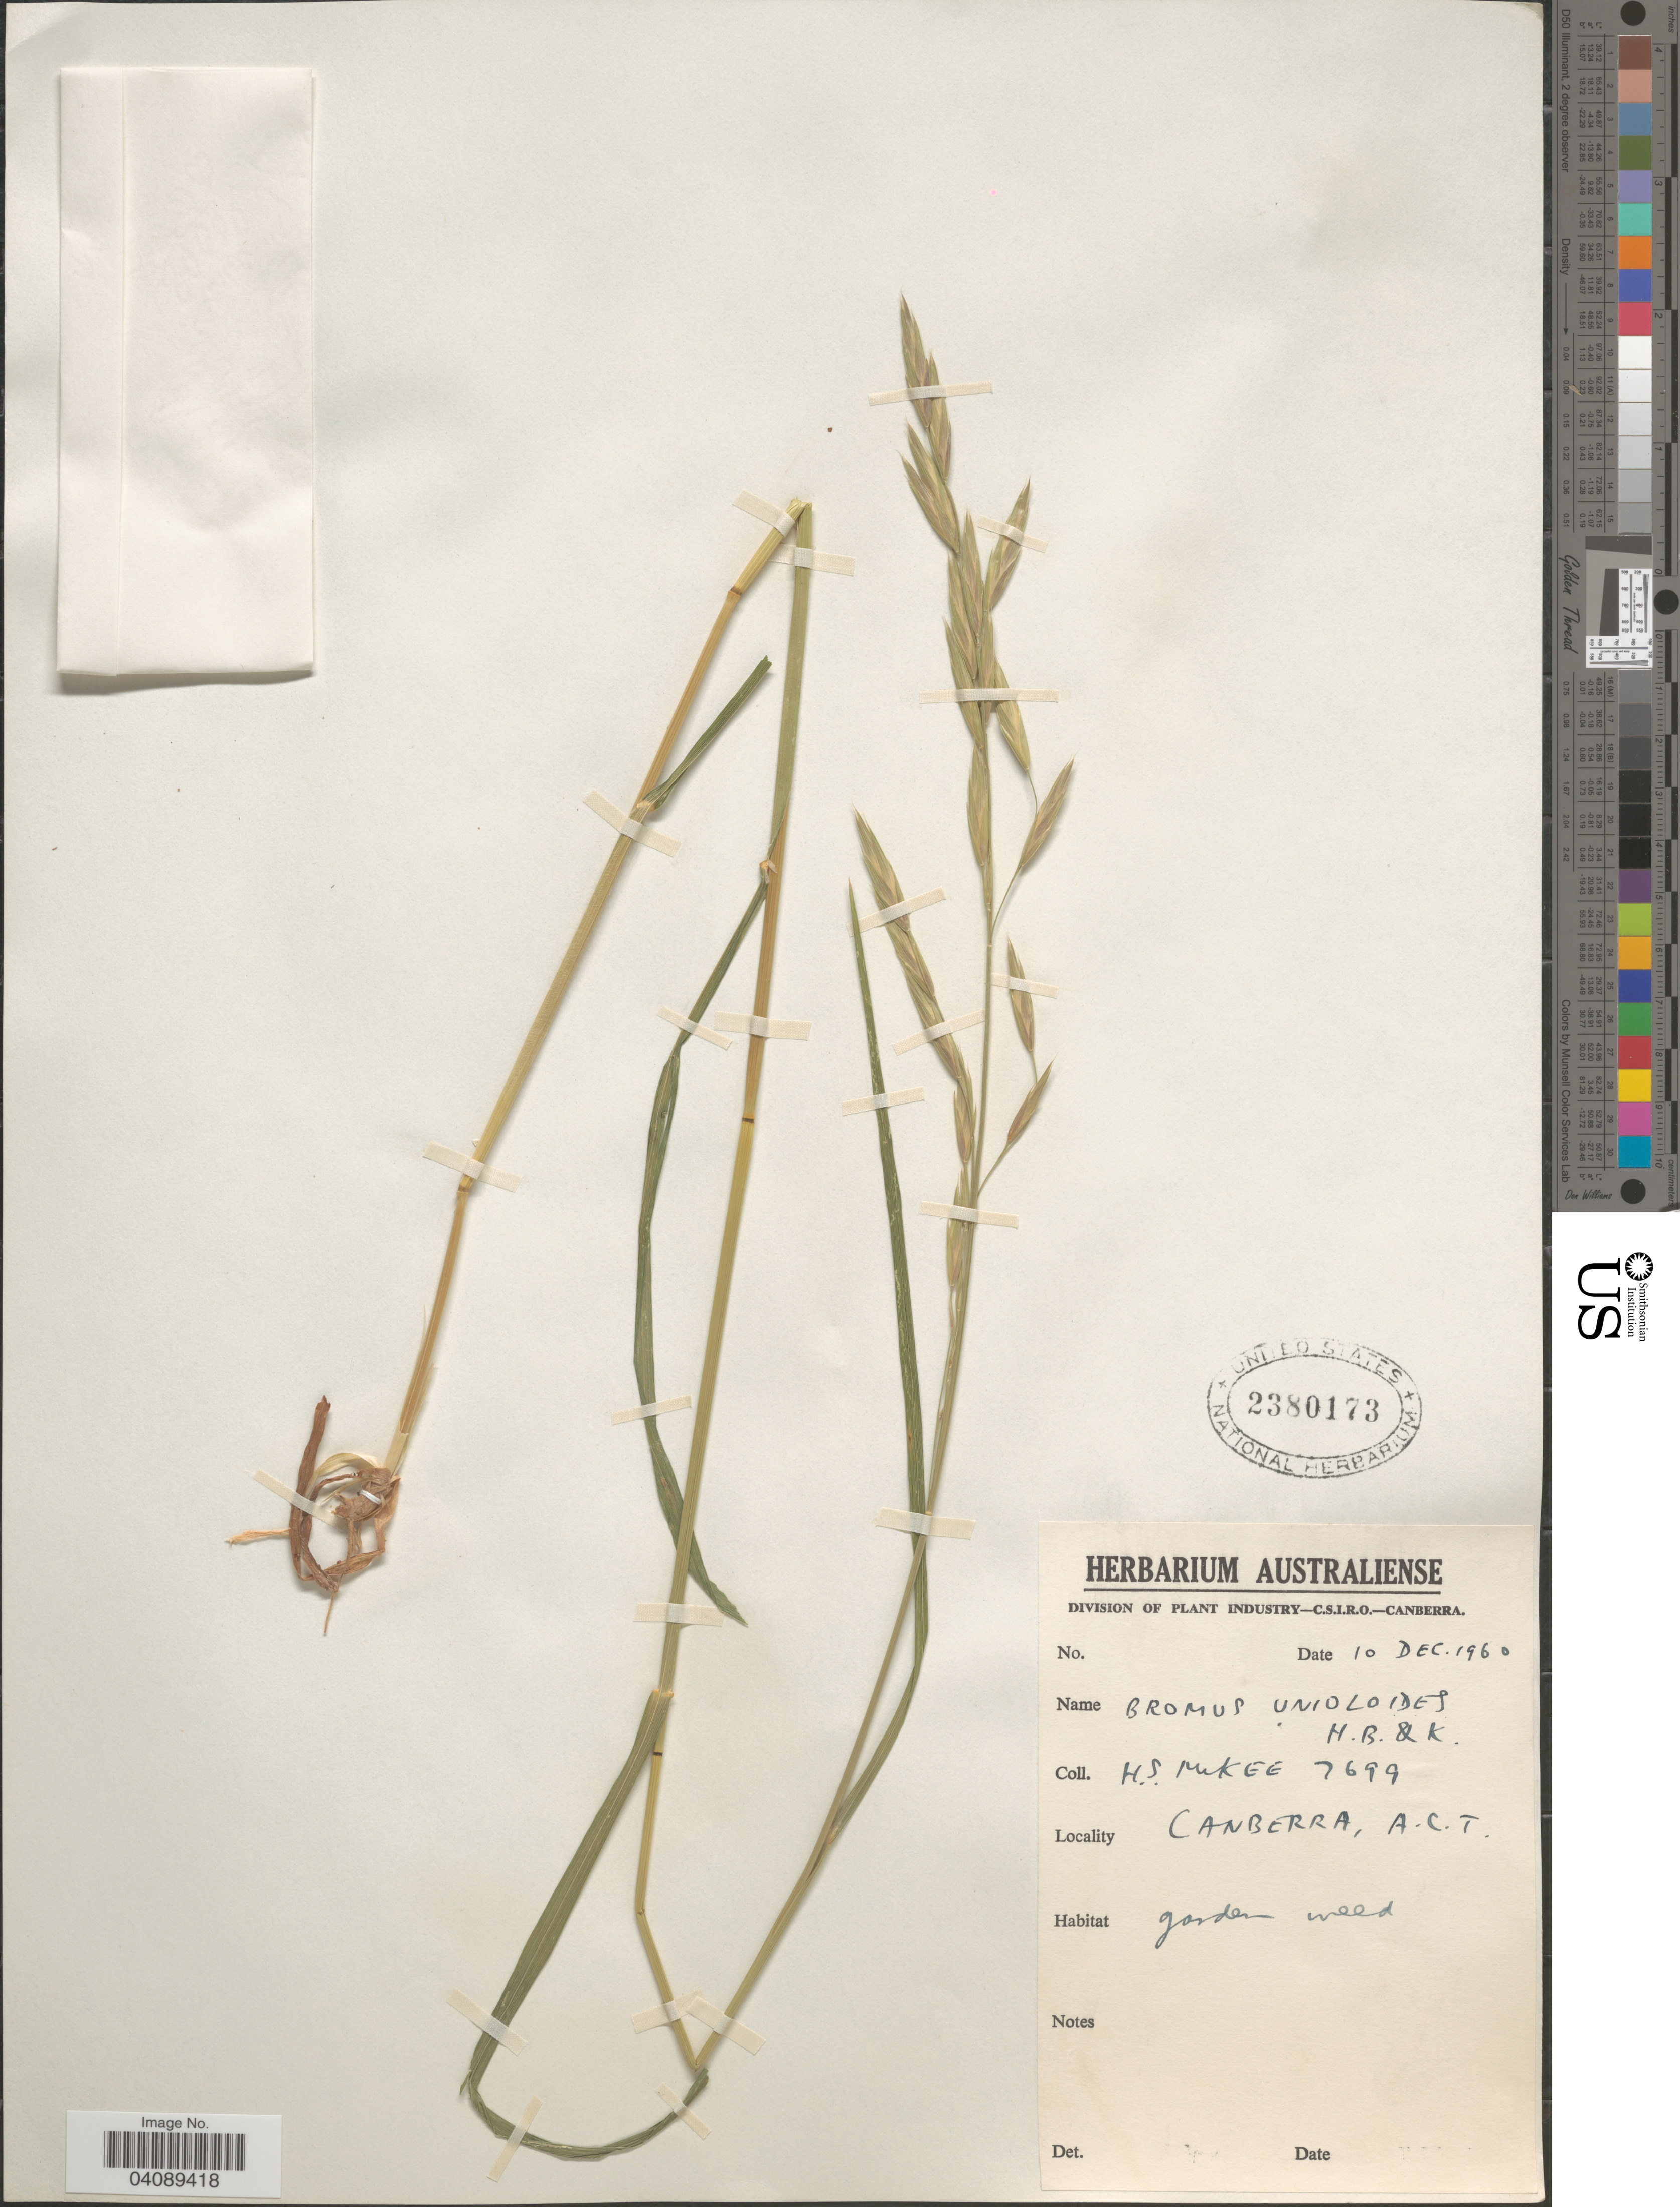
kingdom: Plantae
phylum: Tracheophyta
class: Liliopsida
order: Poales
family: Poaceae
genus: Bromus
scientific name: Bromus catharticus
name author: Vahl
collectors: H. S. McKee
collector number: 7699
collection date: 1960-12-10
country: Australia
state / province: Australian Capital Territory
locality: Canberra, A.C.T. Garden weed.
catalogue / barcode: US 2380173